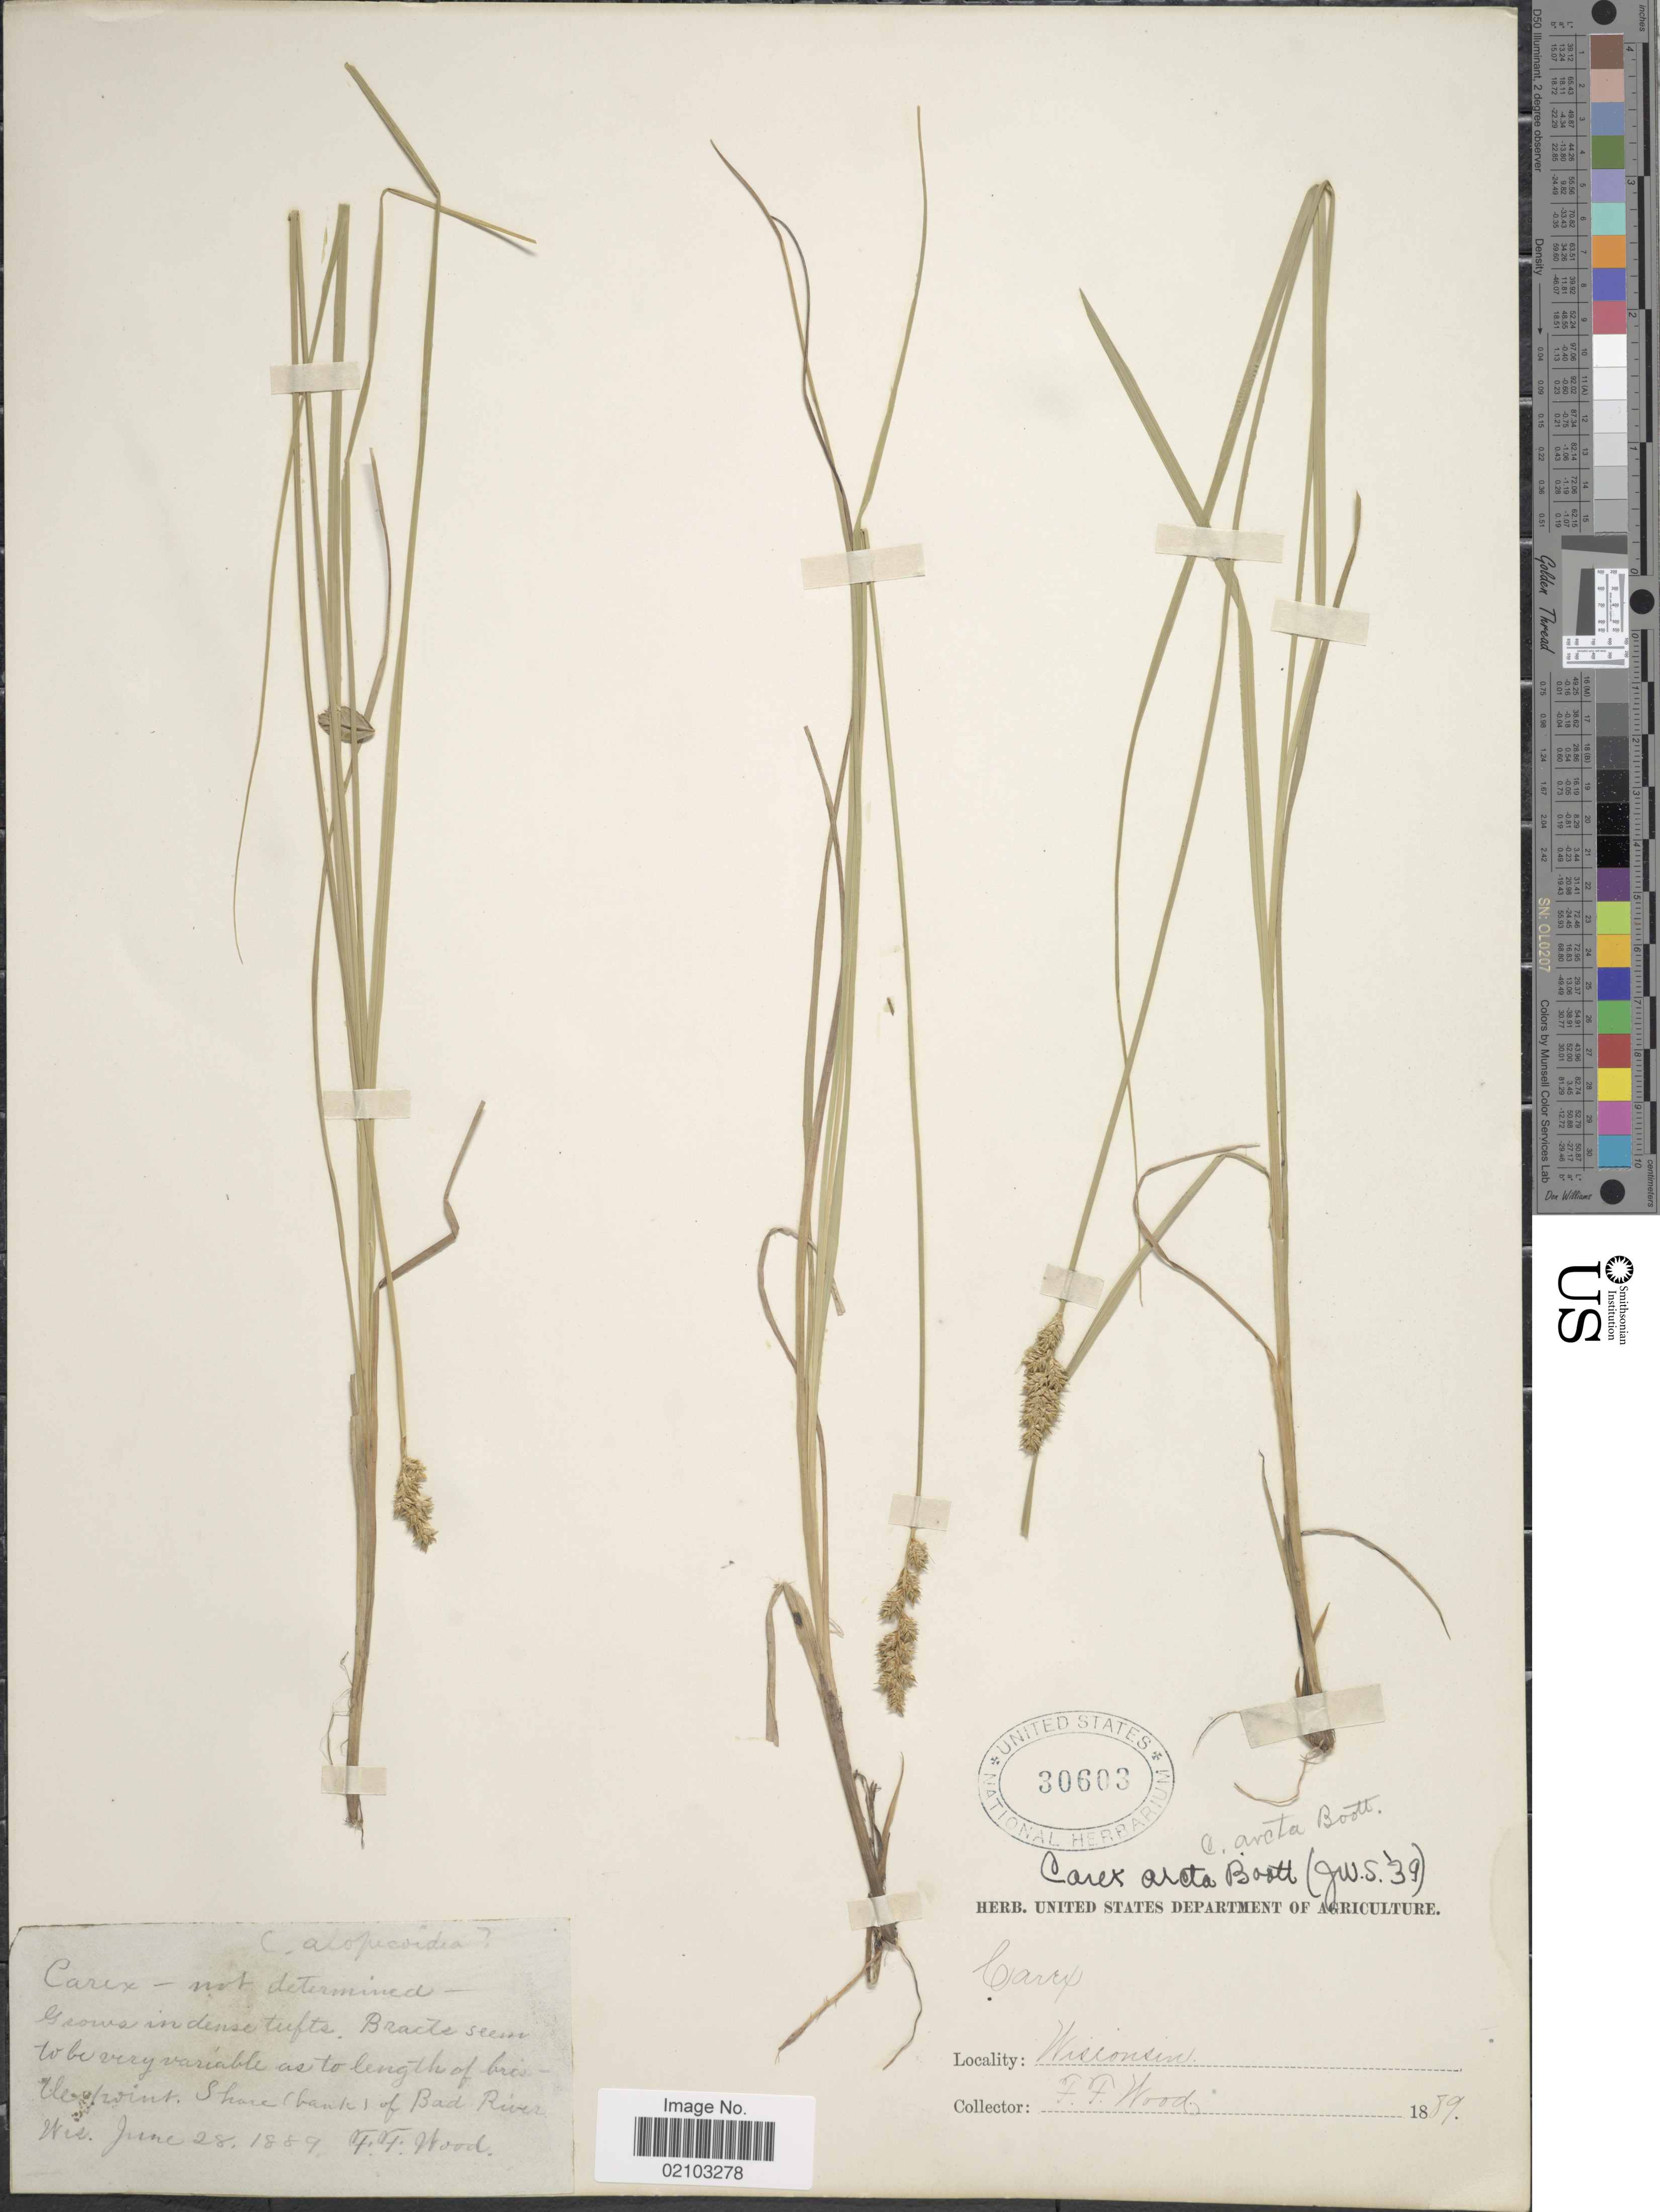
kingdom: Plantae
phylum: Tracheophyta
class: Liliopsida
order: Poales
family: Cyperaceae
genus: Carex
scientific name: Carex arcta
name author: Boott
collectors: F. Wood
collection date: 1889-06-28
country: United States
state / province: Wisconsin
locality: Shore (bank) of Bad River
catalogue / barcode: US 30603